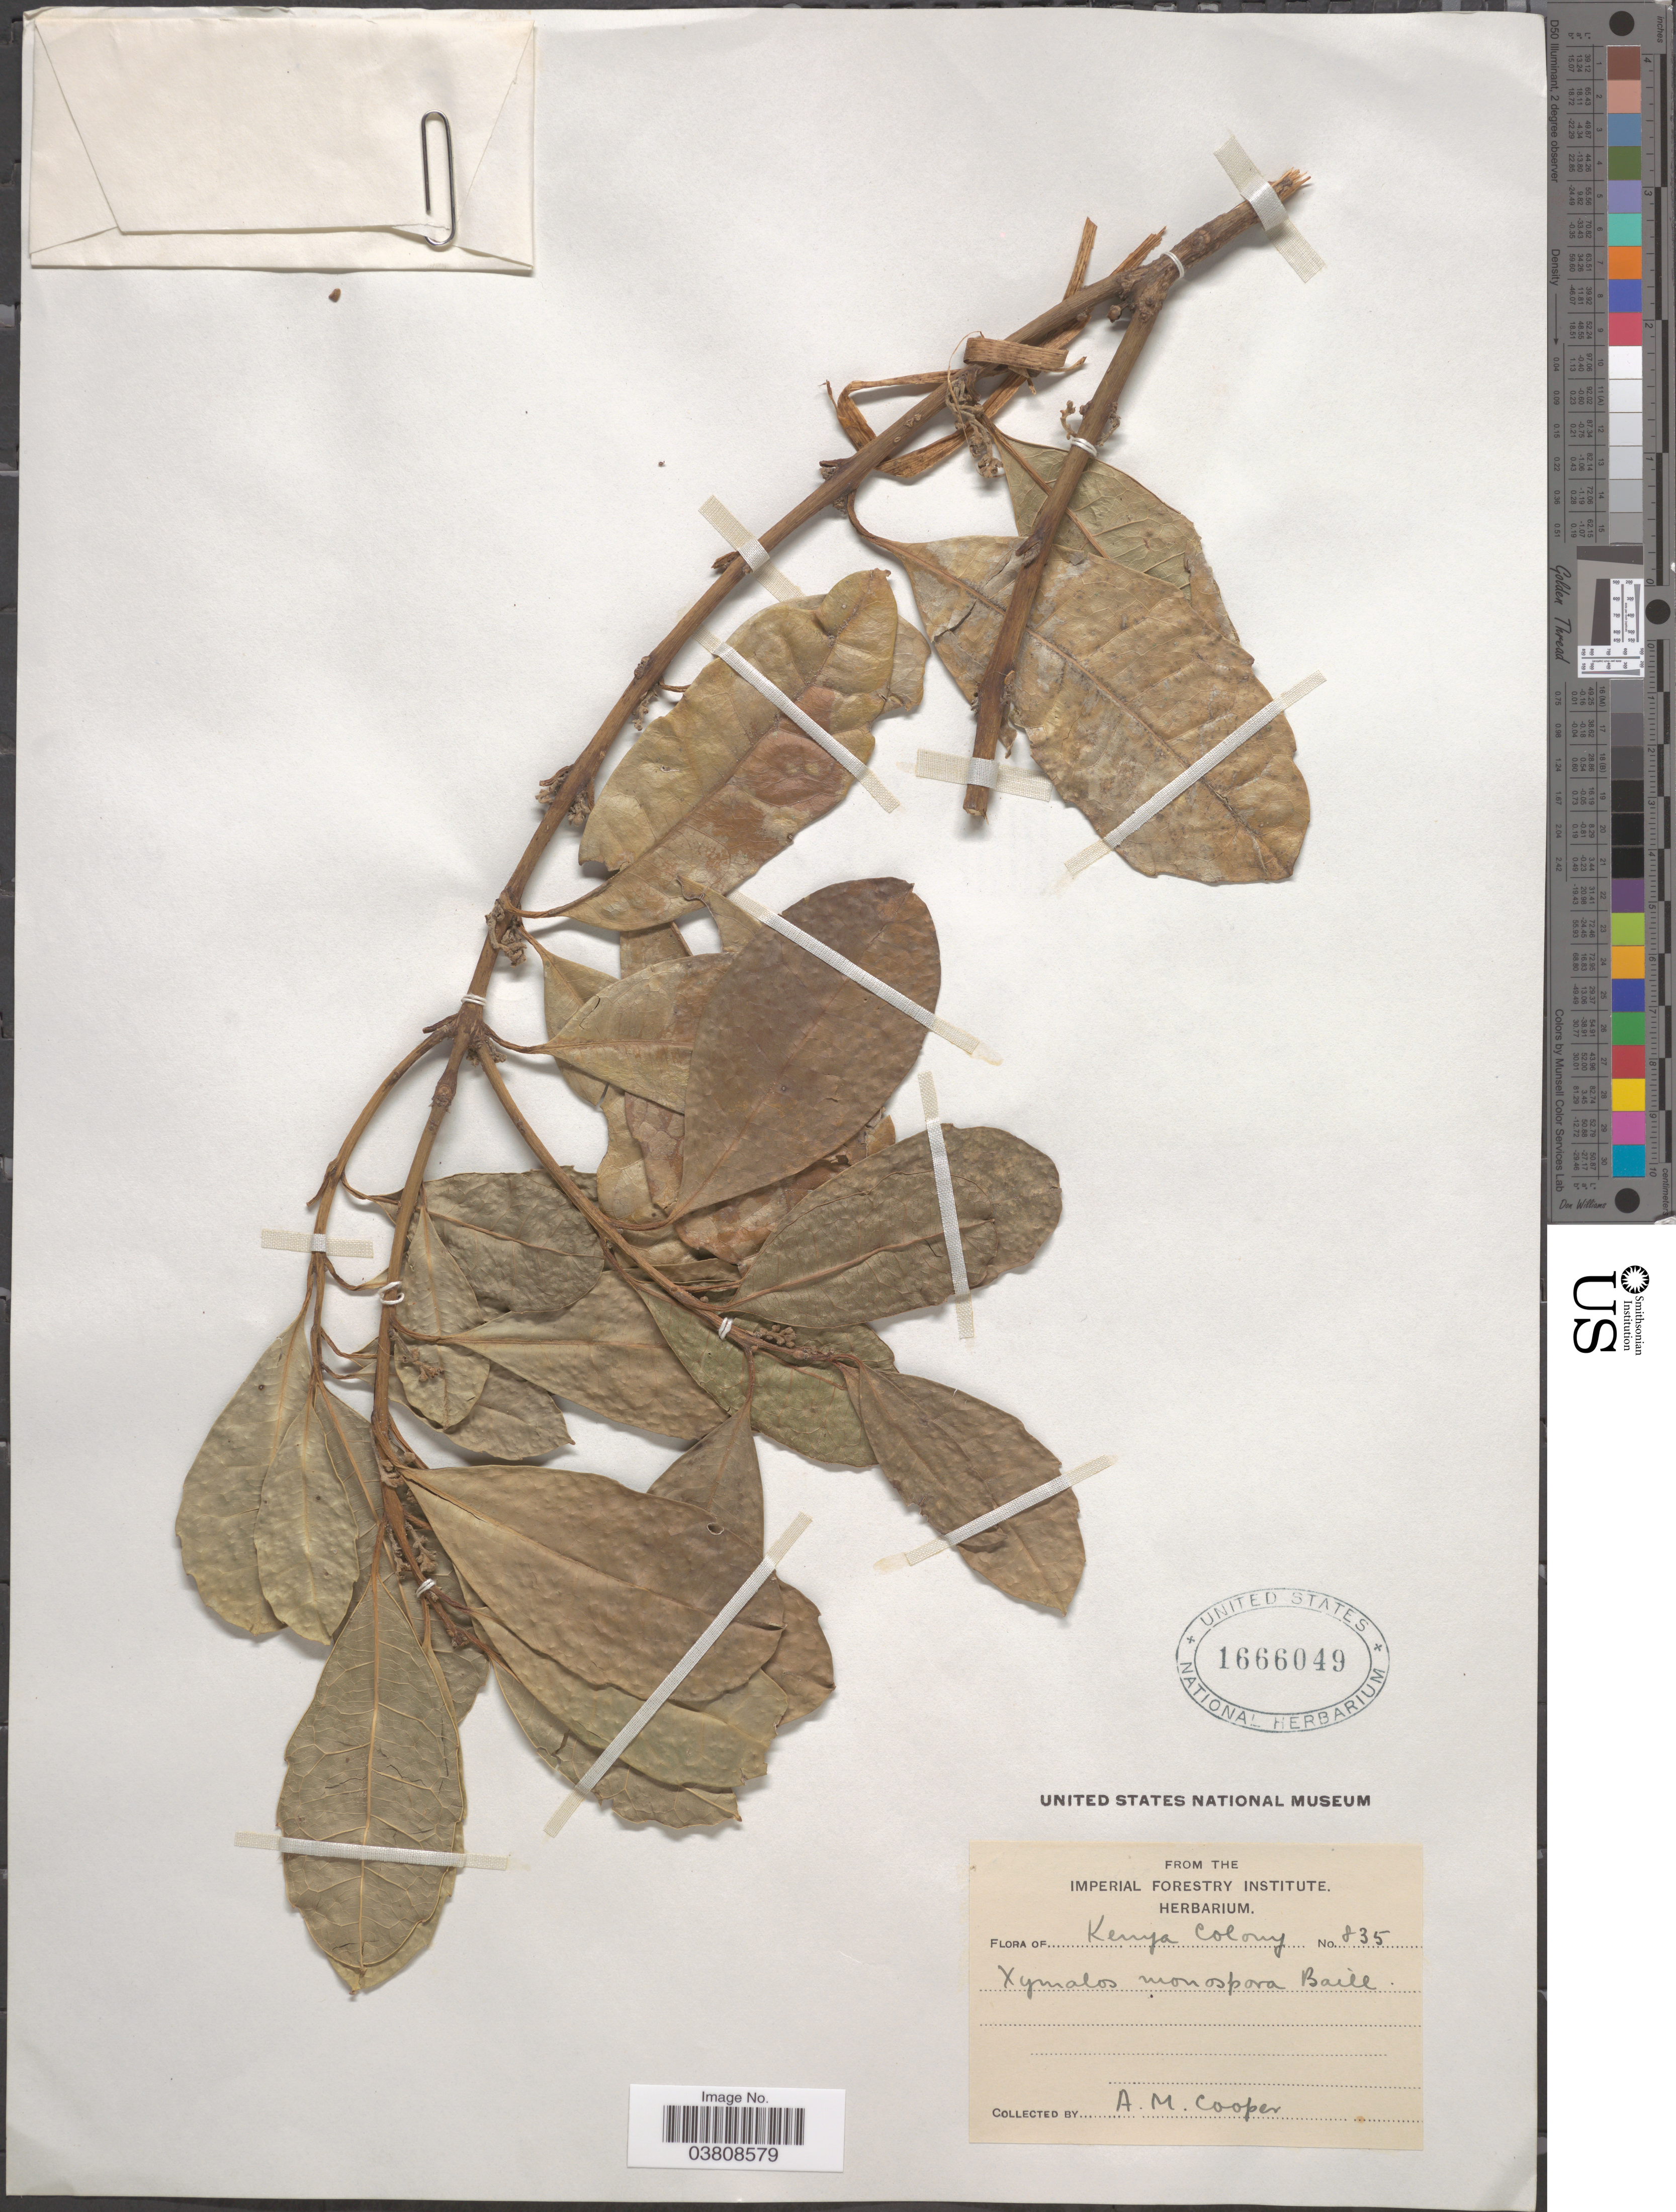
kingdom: Plantae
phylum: Tracheophyta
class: Magnoliopsida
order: Laurales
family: Monimiaceae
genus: Xymalos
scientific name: Xymalos monospora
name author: (Harv.) Baill.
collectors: A. Cooper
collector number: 835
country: Kenya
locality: Kenya Colony.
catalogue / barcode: US 1666049